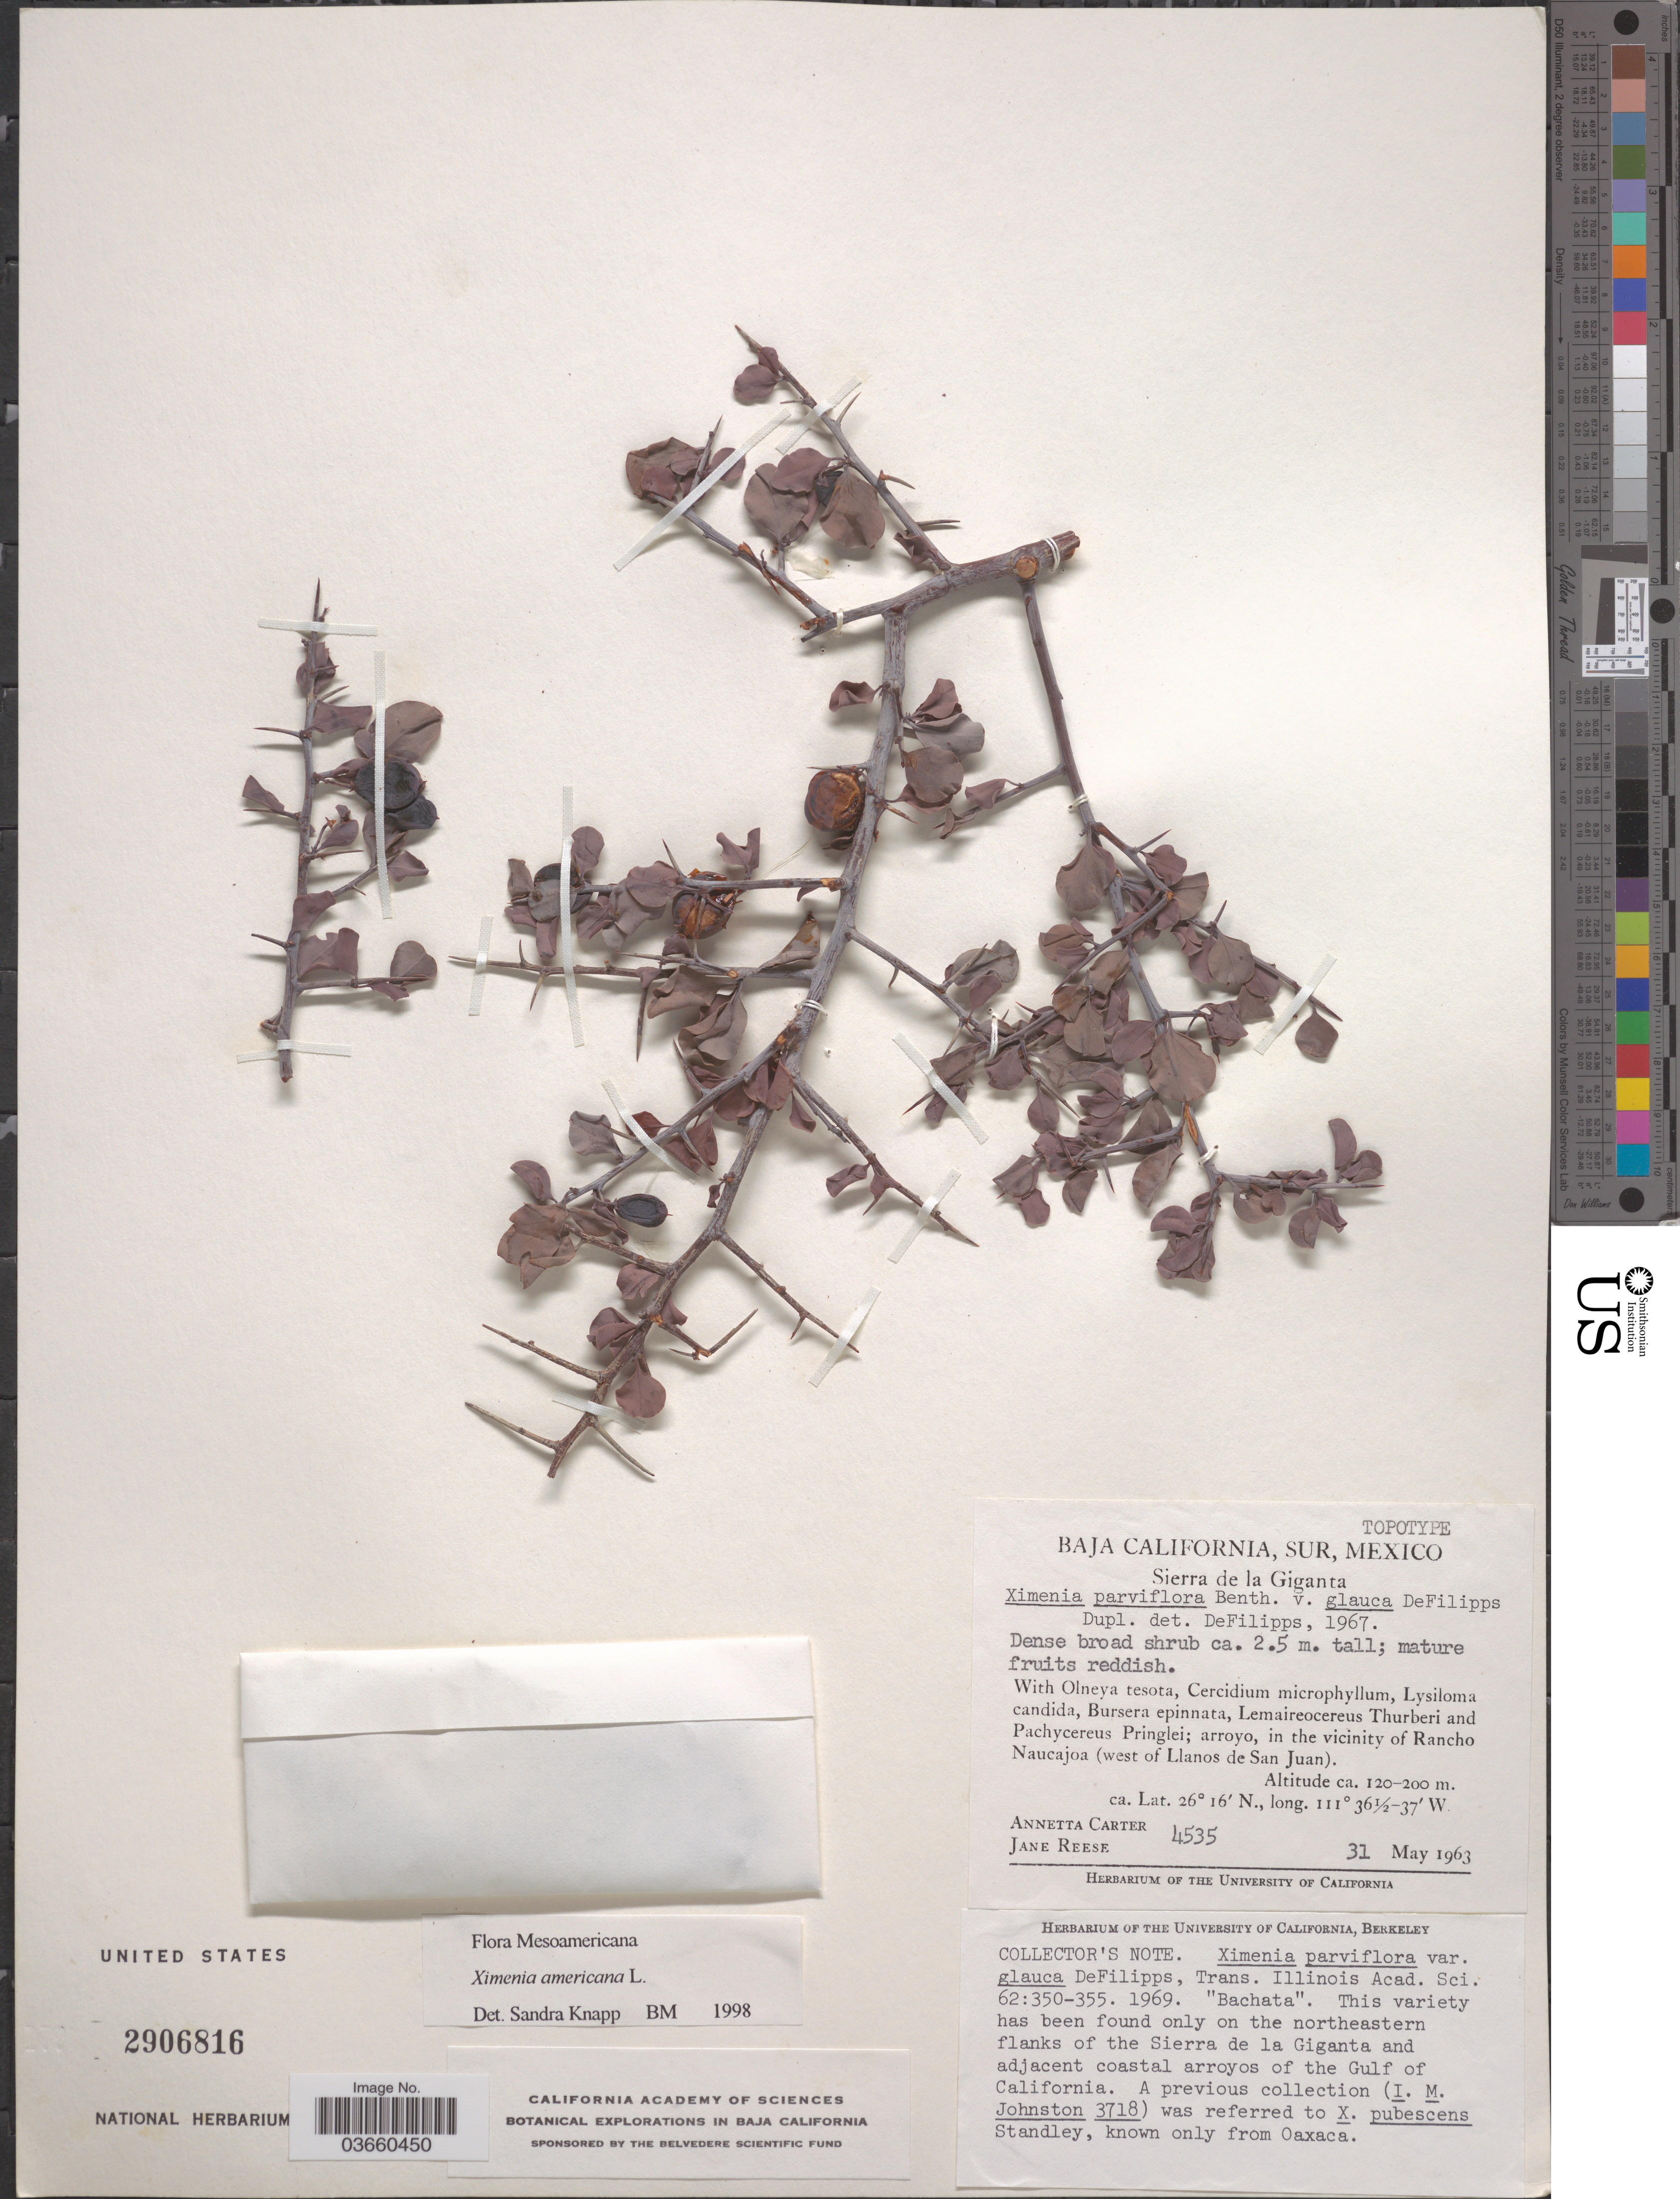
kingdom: Plantae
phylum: Tracheophyta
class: Magnoliopsida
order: Santalales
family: Ximeniaceae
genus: Ximenia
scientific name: Ximenia americana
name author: L.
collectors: A. Carter & J. Reese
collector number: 4535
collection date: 1963-05-31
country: Mexico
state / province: Baja California Sur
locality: Sierra de la Giganta. Arroyo, in the vicinity of Rancho Naucajoa (west of Llanos de San Juan).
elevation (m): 120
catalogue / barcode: US 2906816